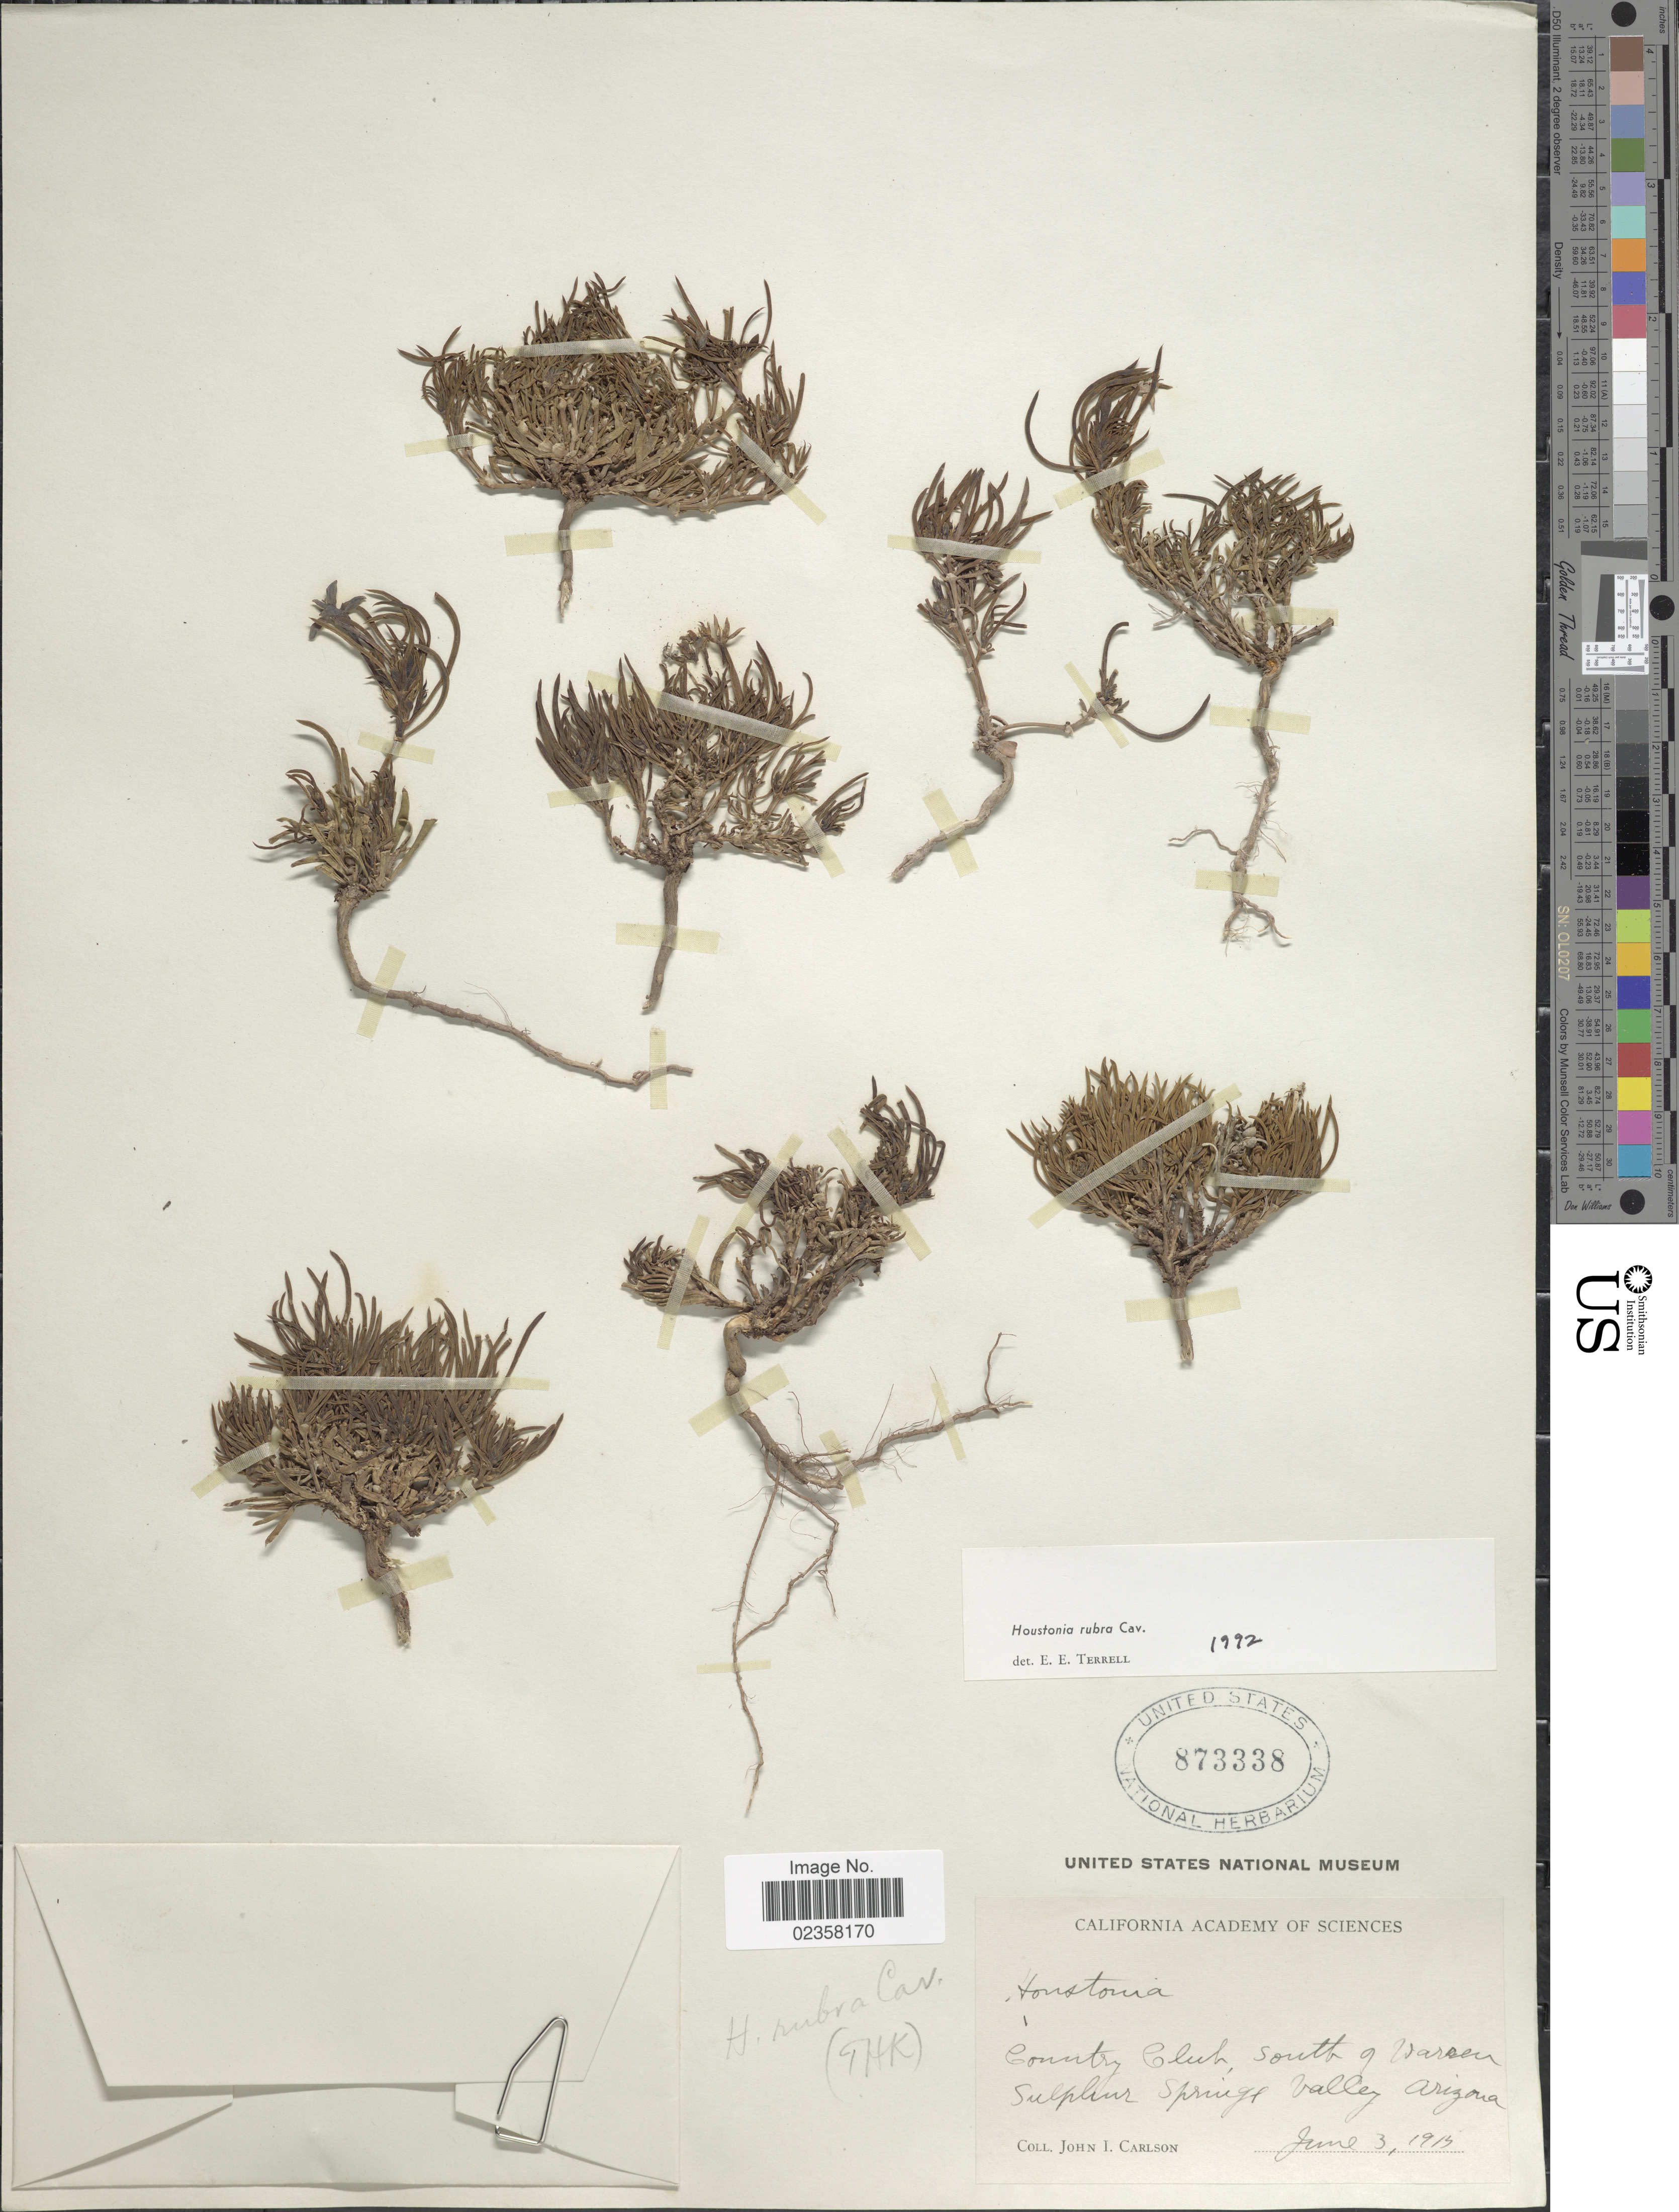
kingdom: Plantae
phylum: Tracheophyta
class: Magnoliopsida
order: Gentianales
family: Rubiaceae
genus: Houstonia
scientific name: Houstonia rubra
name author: Cav.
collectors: J. Carlson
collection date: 1915-06-03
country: United States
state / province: Arizona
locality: Sulphur Springs Valley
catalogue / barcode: US 873338